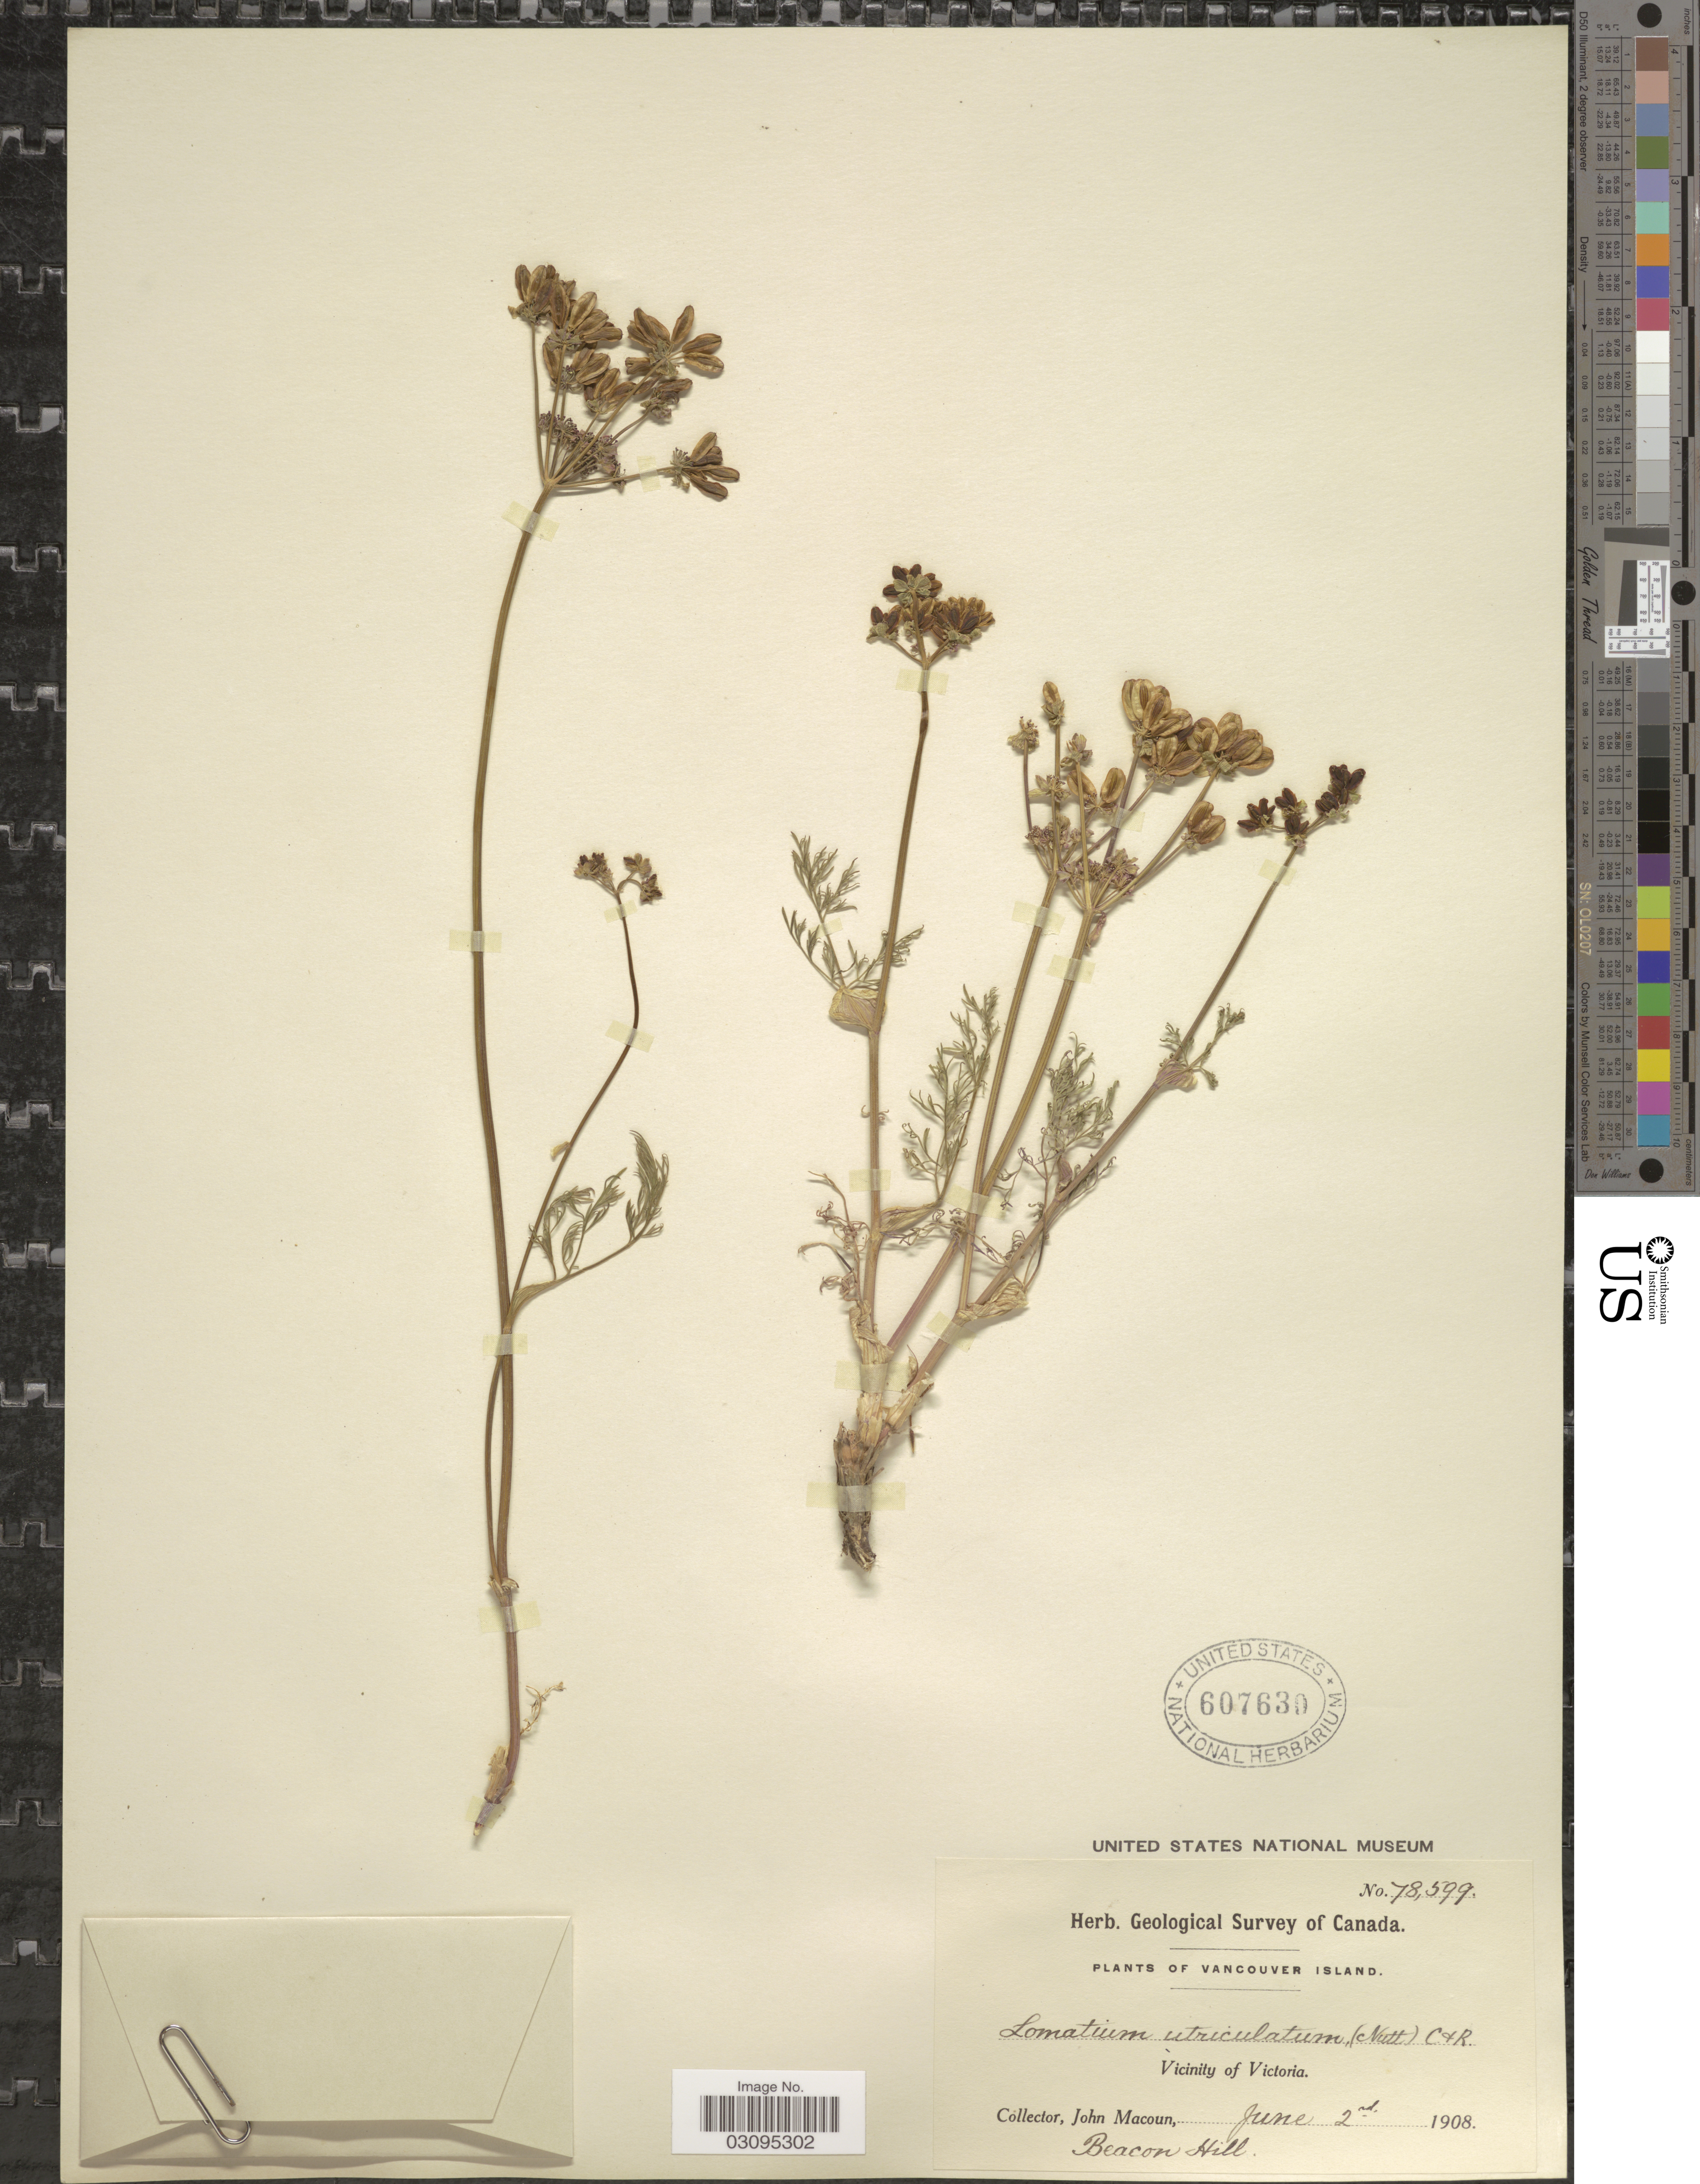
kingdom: Plantae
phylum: Tracheophyta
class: Magnoliopsida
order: Apiales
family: Apiaceae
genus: Lomatium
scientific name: Lomatium utriculatum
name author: (Nutt. ex Torr. & A. Gray) J.M. Coult. & Rose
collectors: J. Macoun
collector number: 78599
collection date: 1908-06-02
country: Canada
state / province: British Columbia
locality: Vancouver Island, Vicinity of Victoria, Beacon Hill.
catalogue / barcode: US 607630